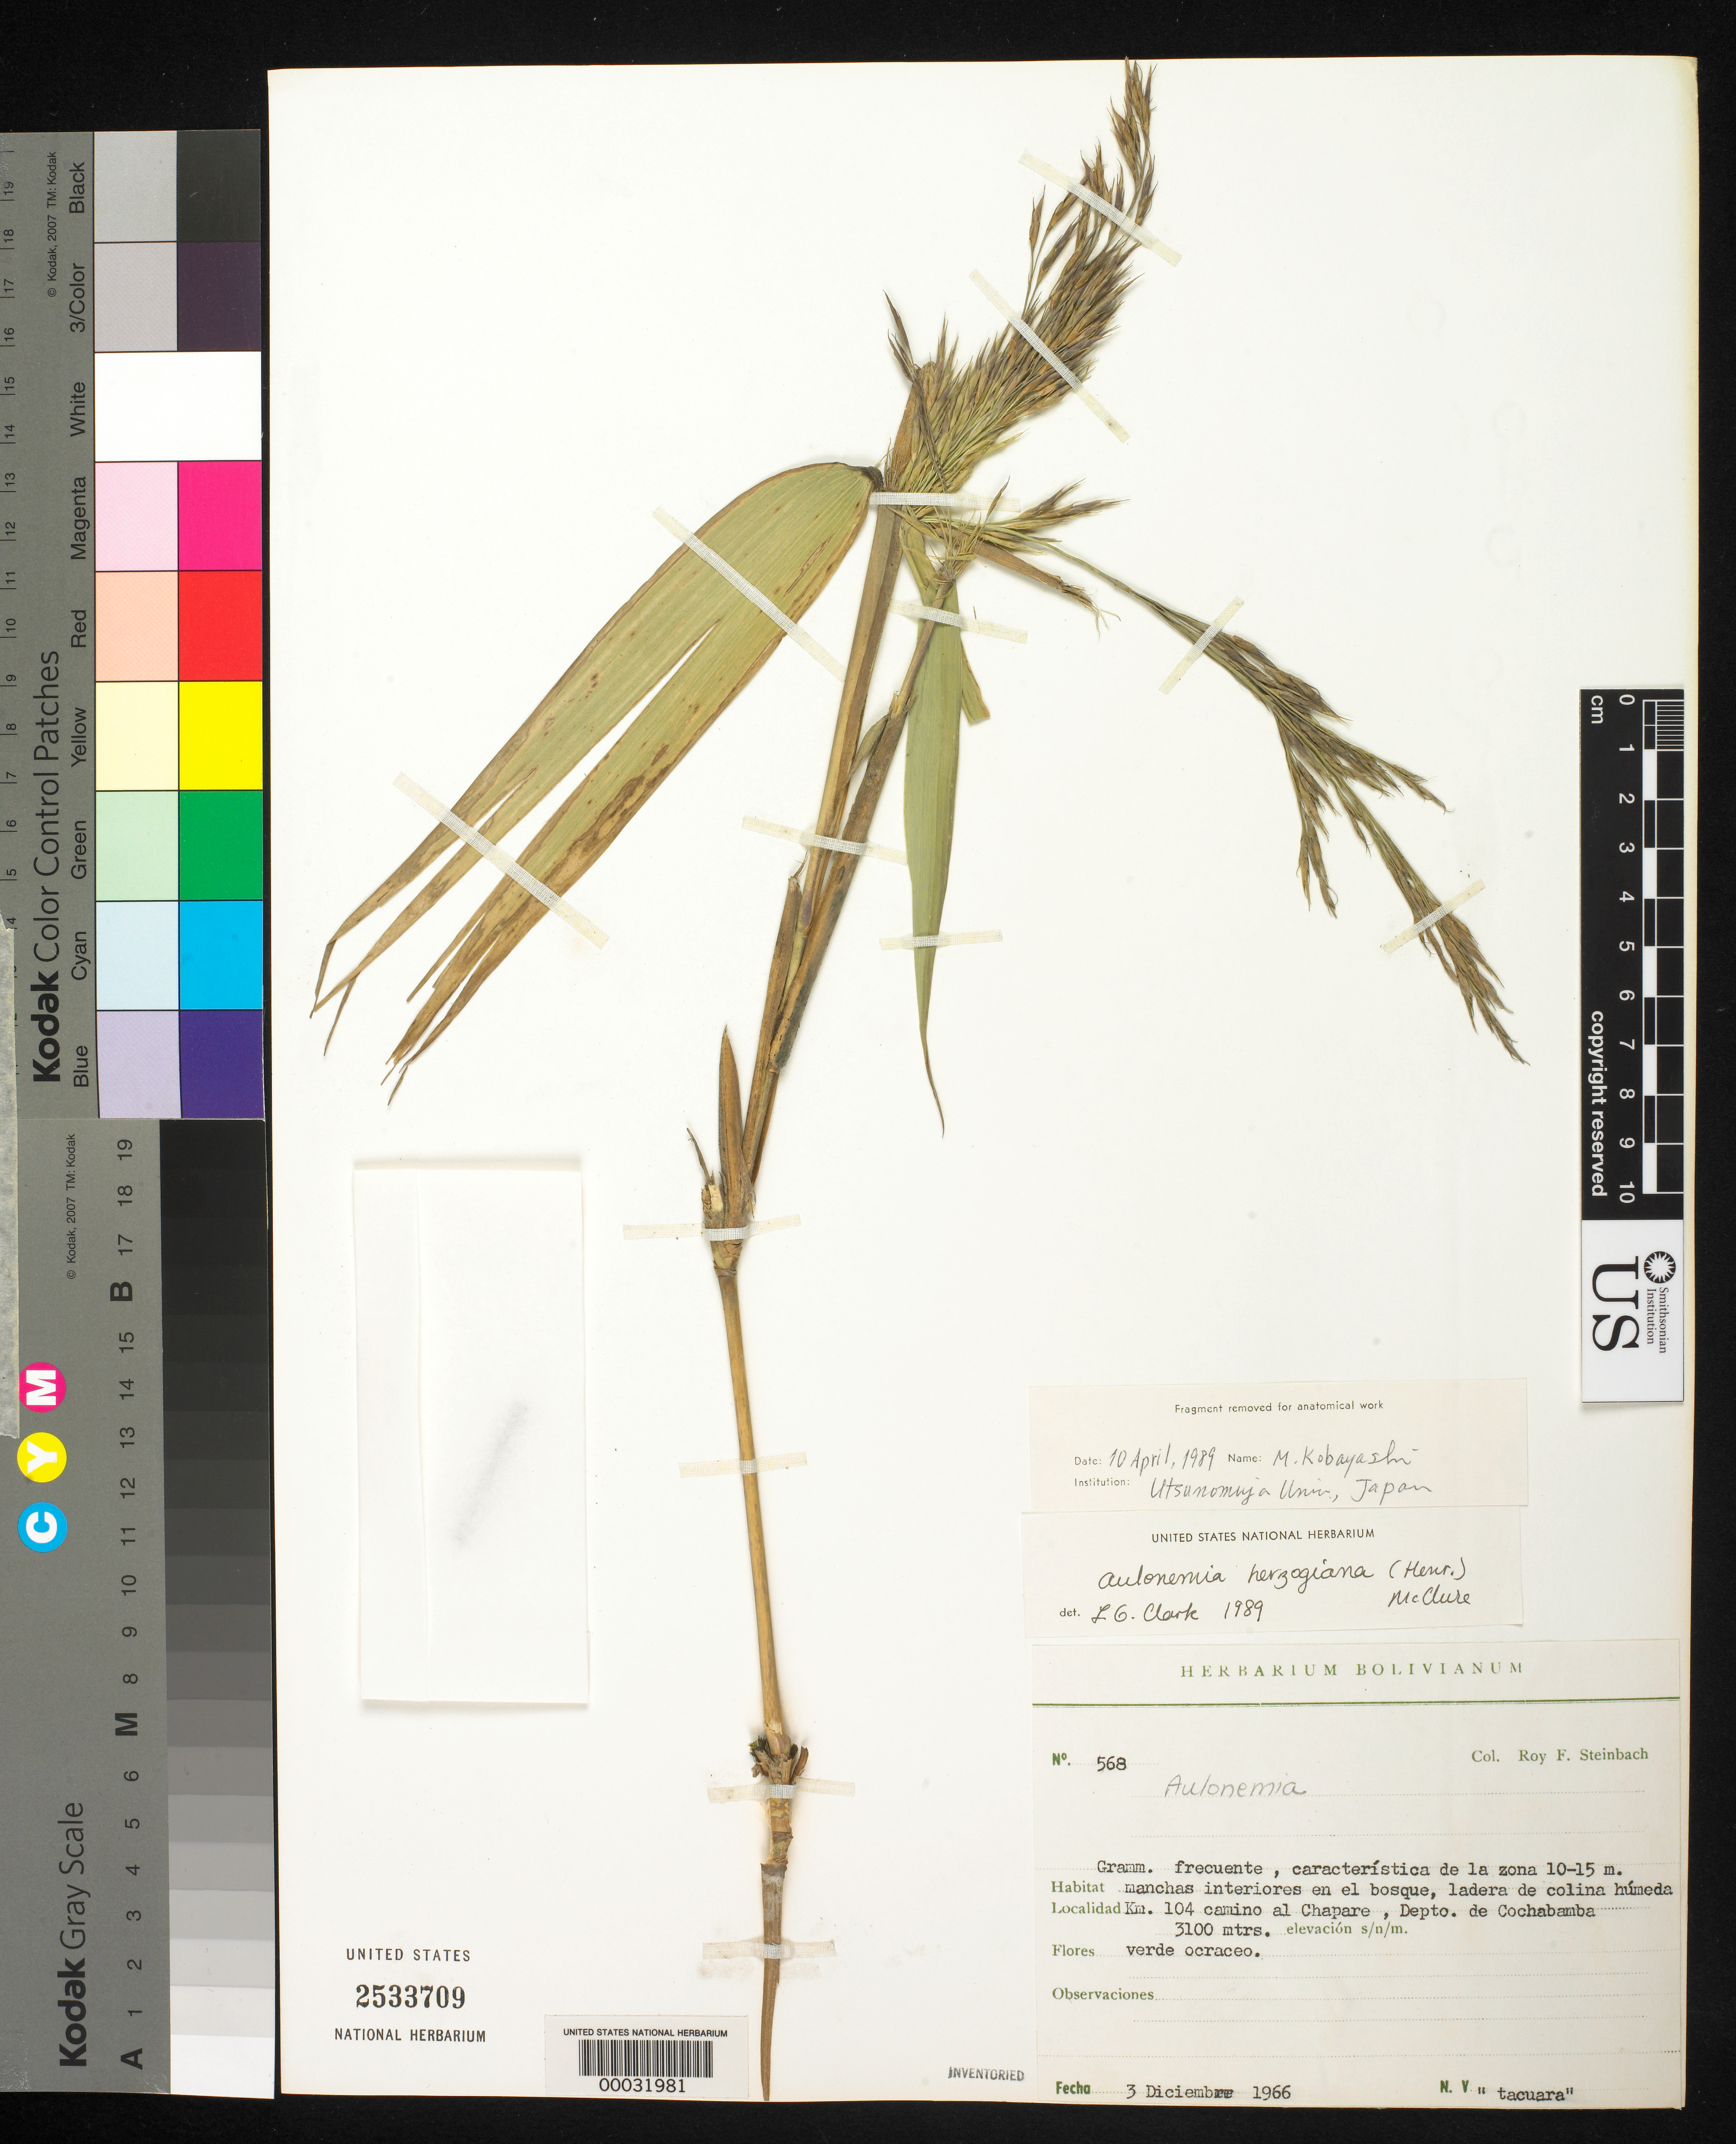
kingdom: Plantae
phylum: Tracheophyta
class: Liliopsida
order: Poales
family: Poaceae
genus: Aulonemia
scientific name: Aulonemia herzogiana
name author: (Henr.) McClure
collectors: R. F. Steinbach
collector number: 568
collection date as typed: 03 Dec 1966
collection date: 1966-12-03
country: Bolivia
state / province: Cochabamba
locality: Chapare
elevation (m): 3100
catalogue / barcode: US 2533709